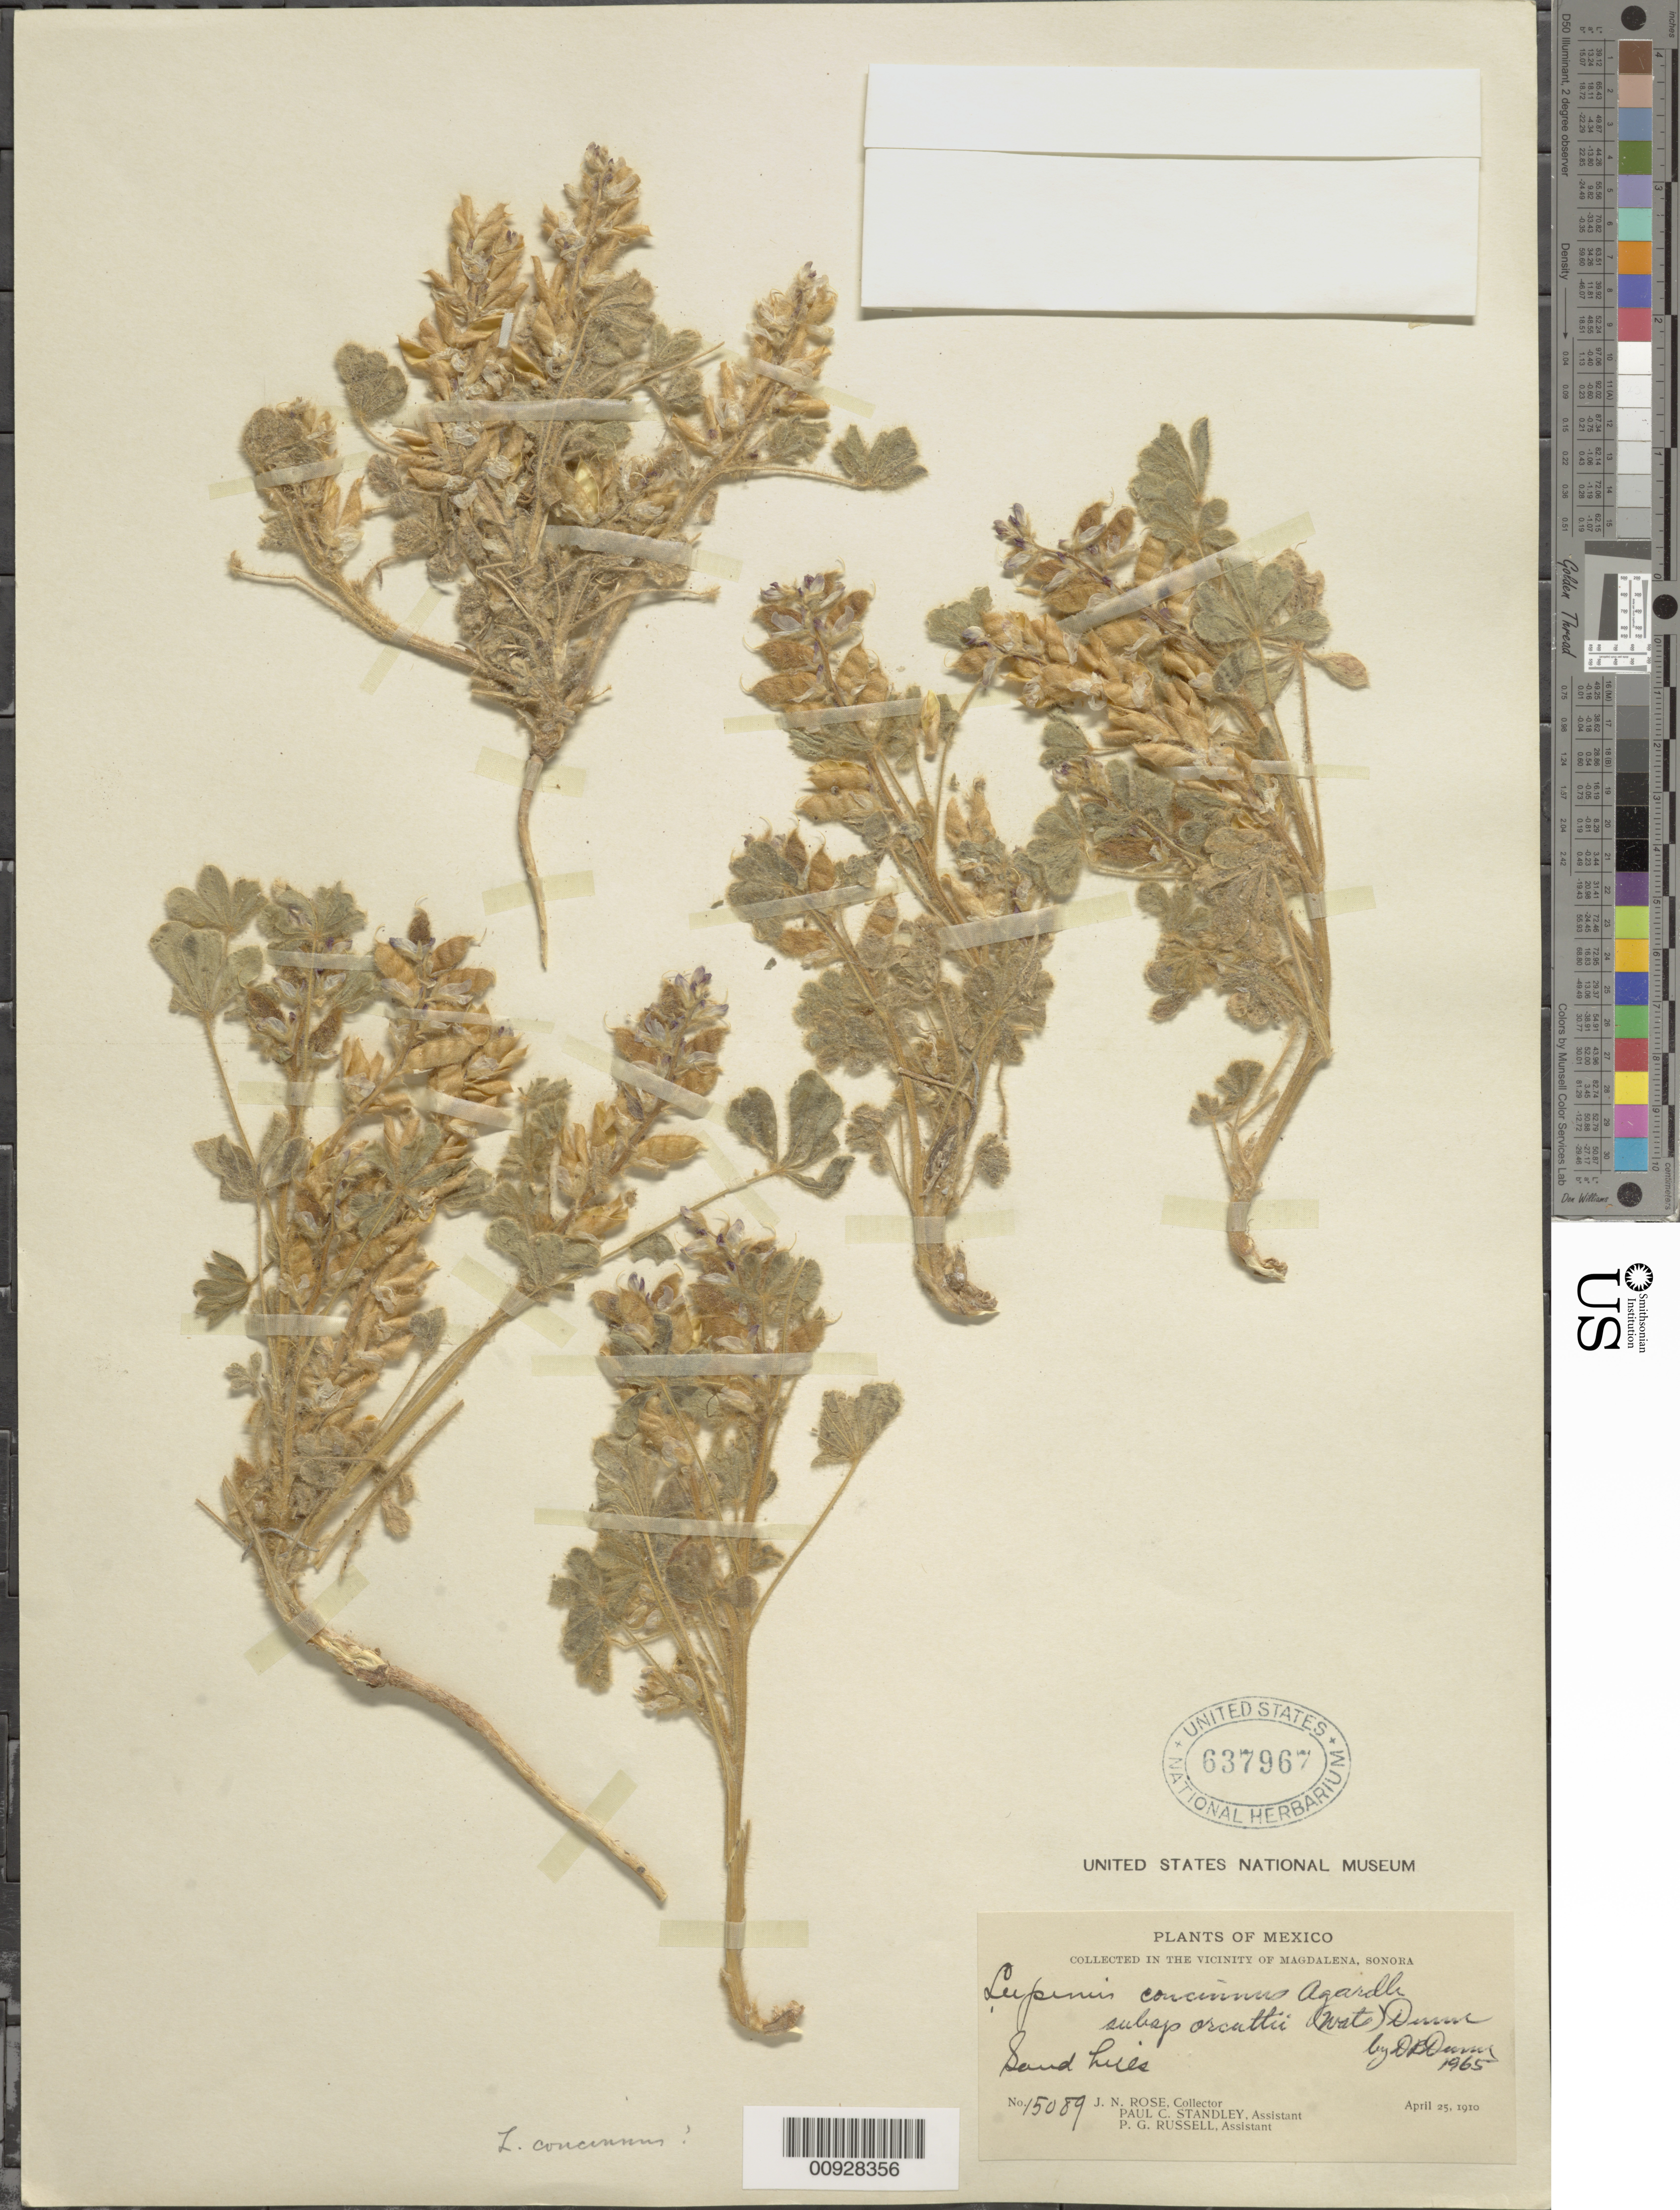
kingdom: Plantae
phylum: Tracheophyta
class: Magnoliopsida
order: Fabales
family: Fabaceae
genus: Lupinus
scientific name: Lupinus concinnus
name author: J. Agardh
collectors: J. N. Rose, P. C. Standley & P. G. Russell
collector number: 15089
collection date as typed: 25 Apr 1910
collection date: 1910-04-25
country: Mexico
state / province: Sonora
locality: In the vicinity of Magdalena, Sonora.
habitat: Sand hills.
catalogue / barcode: US 637967